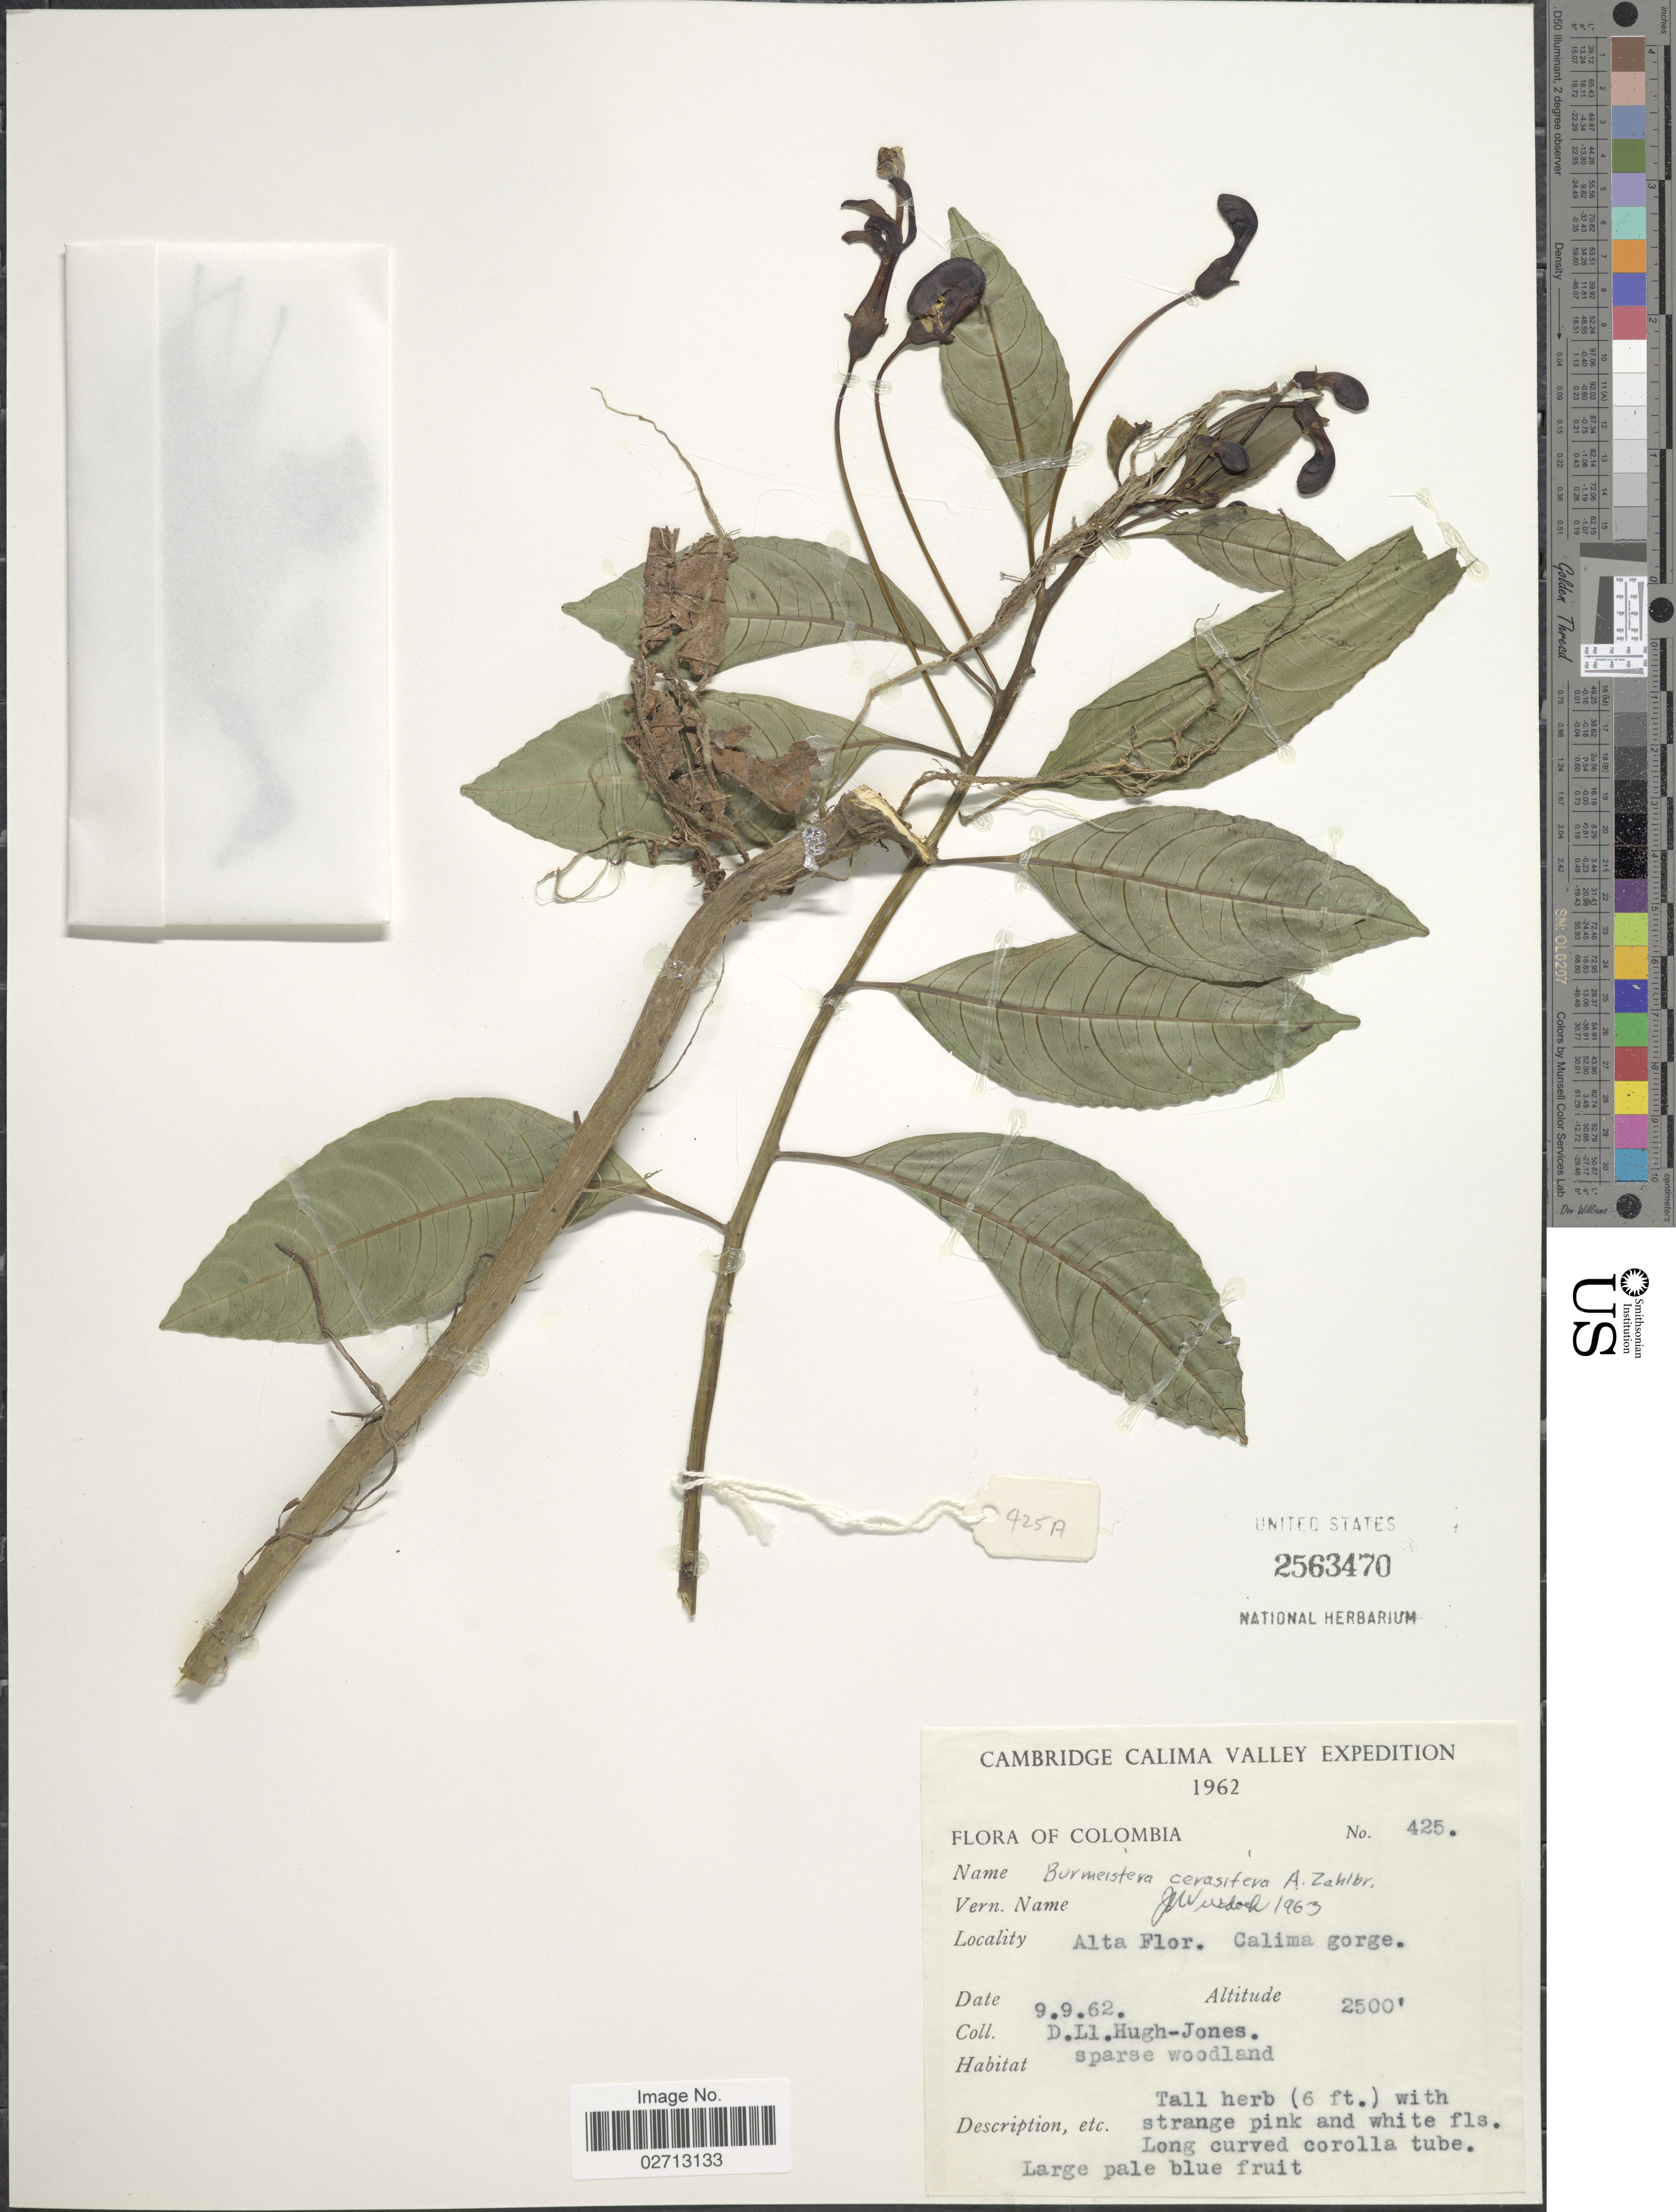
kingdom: Plantae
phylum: Tracheophyta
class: Magnoliopsida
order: Asterales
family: Campanulaceae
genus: Burmeistera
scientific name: Burmeistera cerasifera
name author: J. Zahlbr.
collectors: D. Hugh-Jones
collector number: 425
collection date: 1962-09-09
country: Colombia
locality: Cambridge Calima Valley. Alta Flor. Calima gorge.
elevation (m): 762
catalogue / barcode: US 2563470